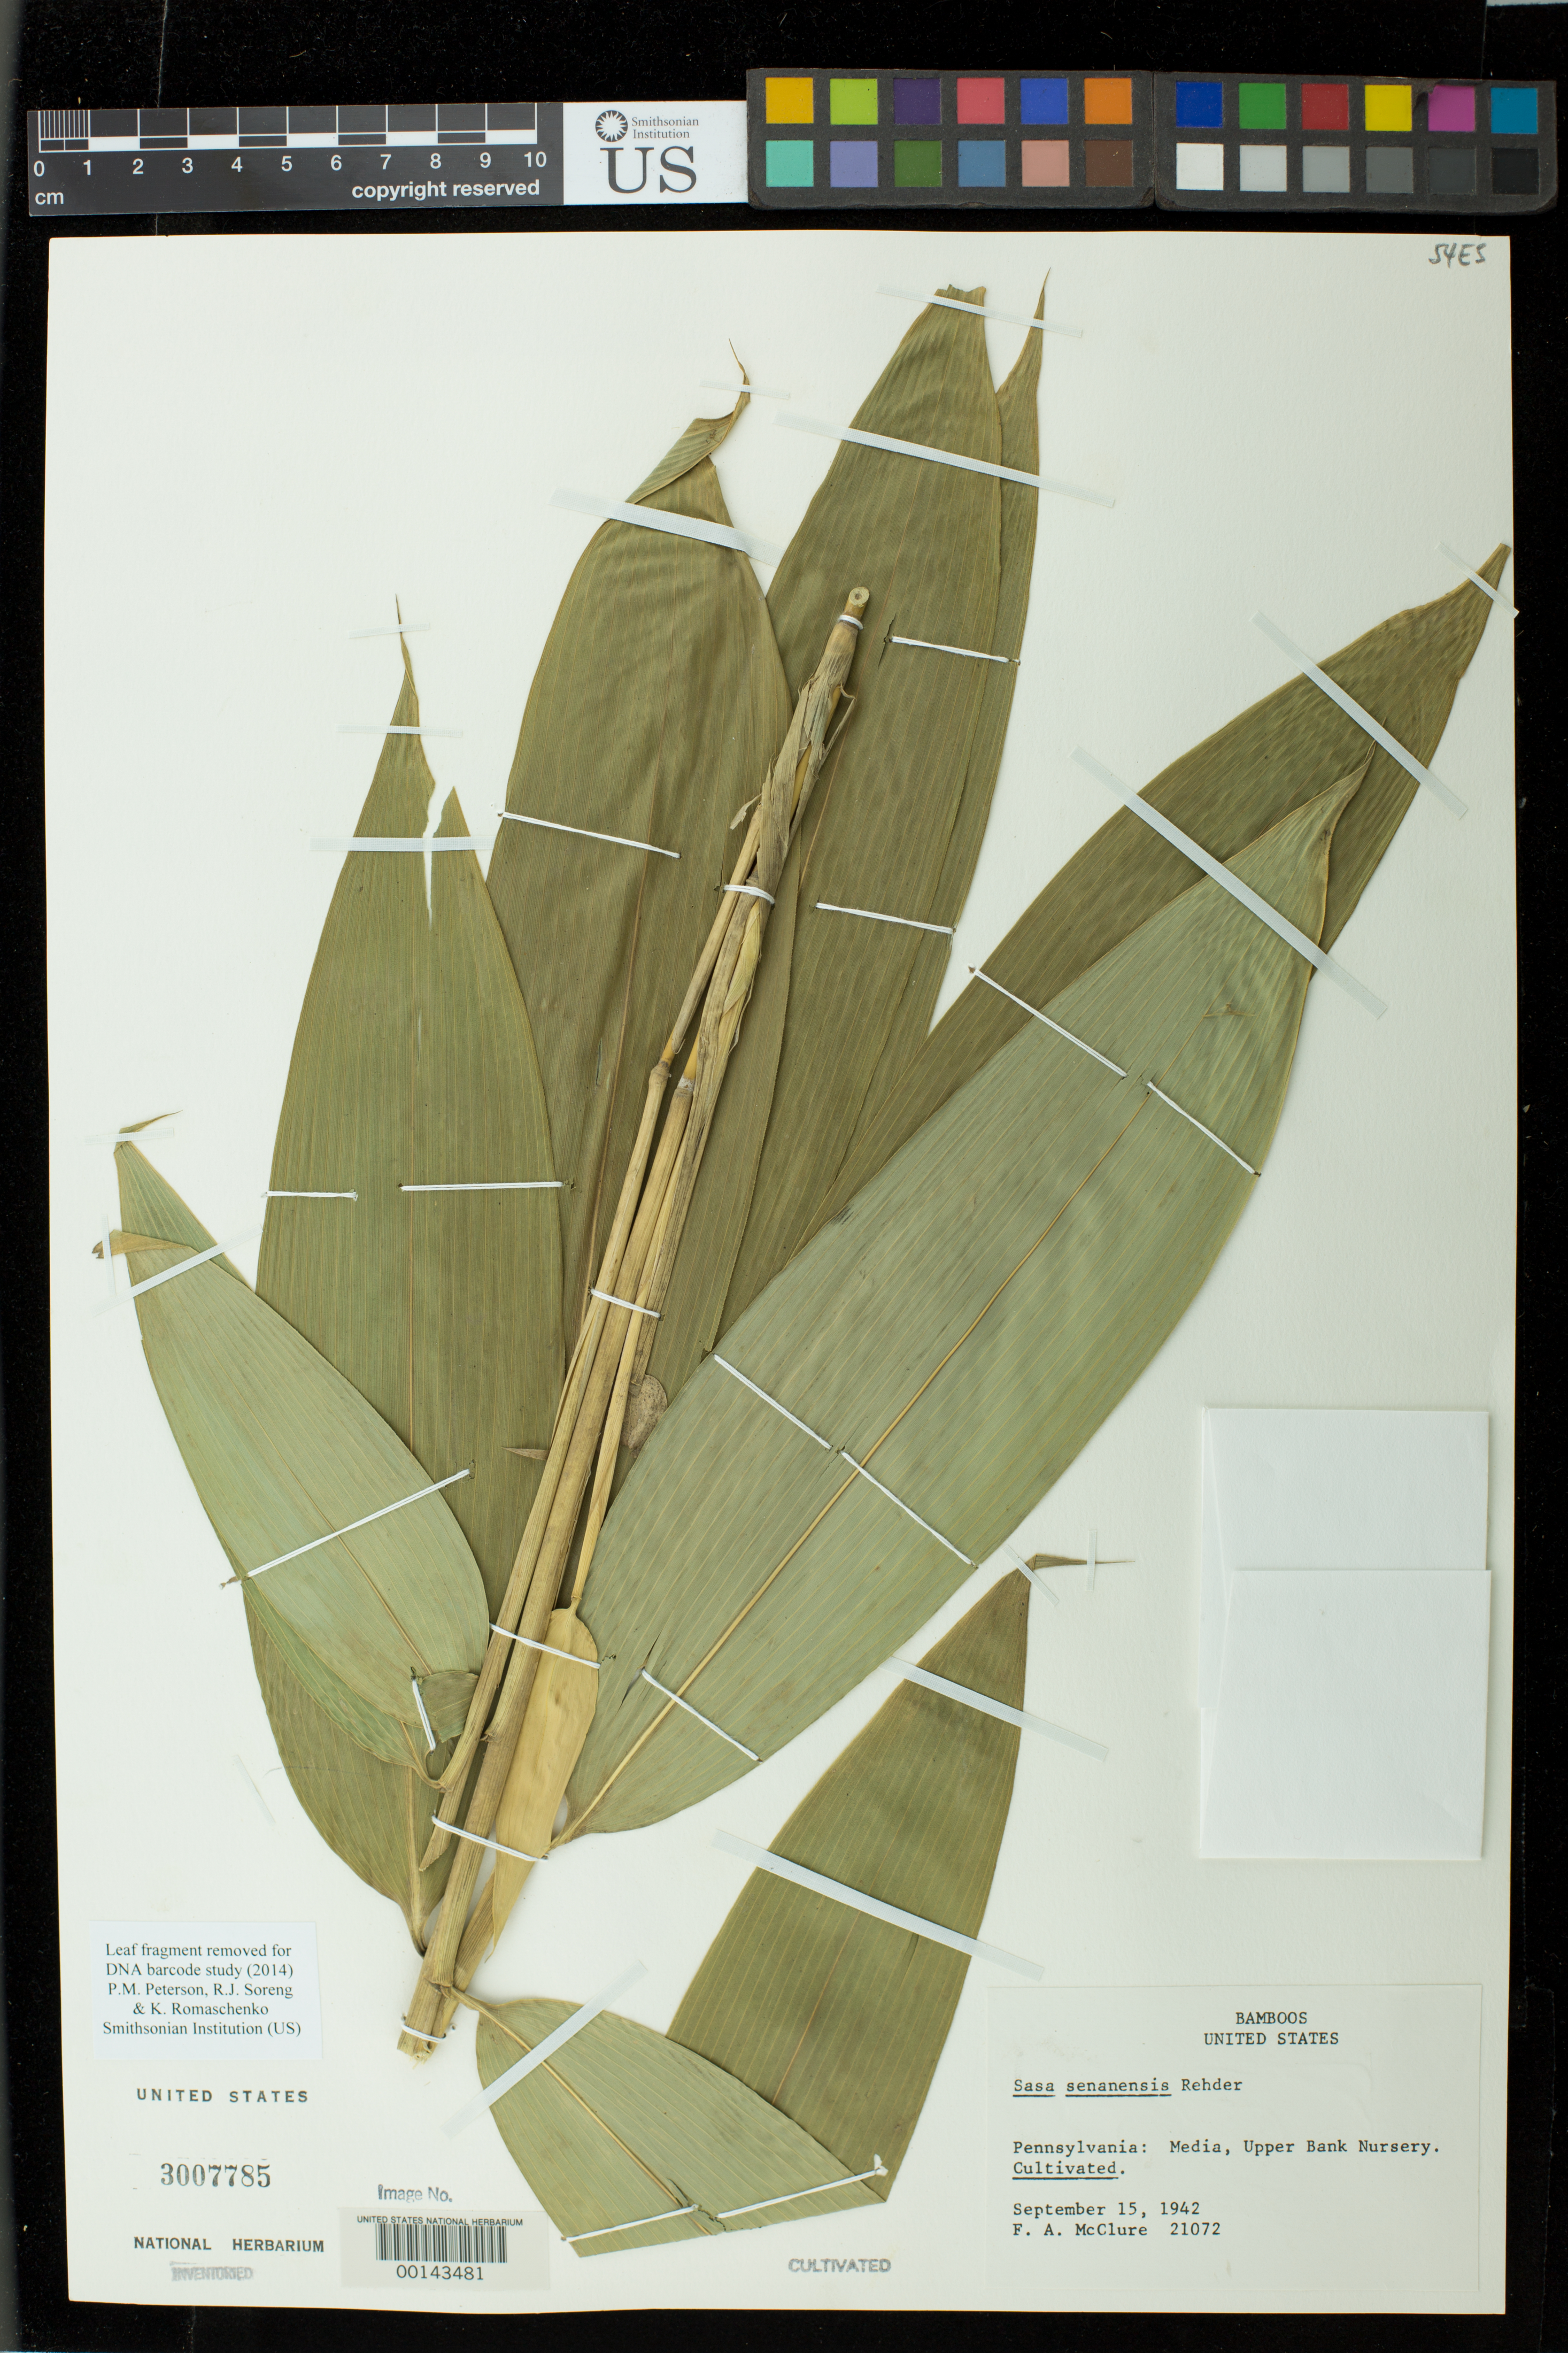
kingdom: Plantae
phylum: Tracheophyta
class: Liliopsida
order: Poales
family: Poaceae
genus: Sasa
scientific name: Sasa senanensis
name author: (Franch. & Sav.) Rehder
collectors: F. A. McClure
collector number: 21072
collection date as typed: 15 Sep 1942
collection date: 1942-09-15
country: United States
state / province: Pennsylvania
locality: Media, upper bank nursery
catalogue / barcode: US 3007785